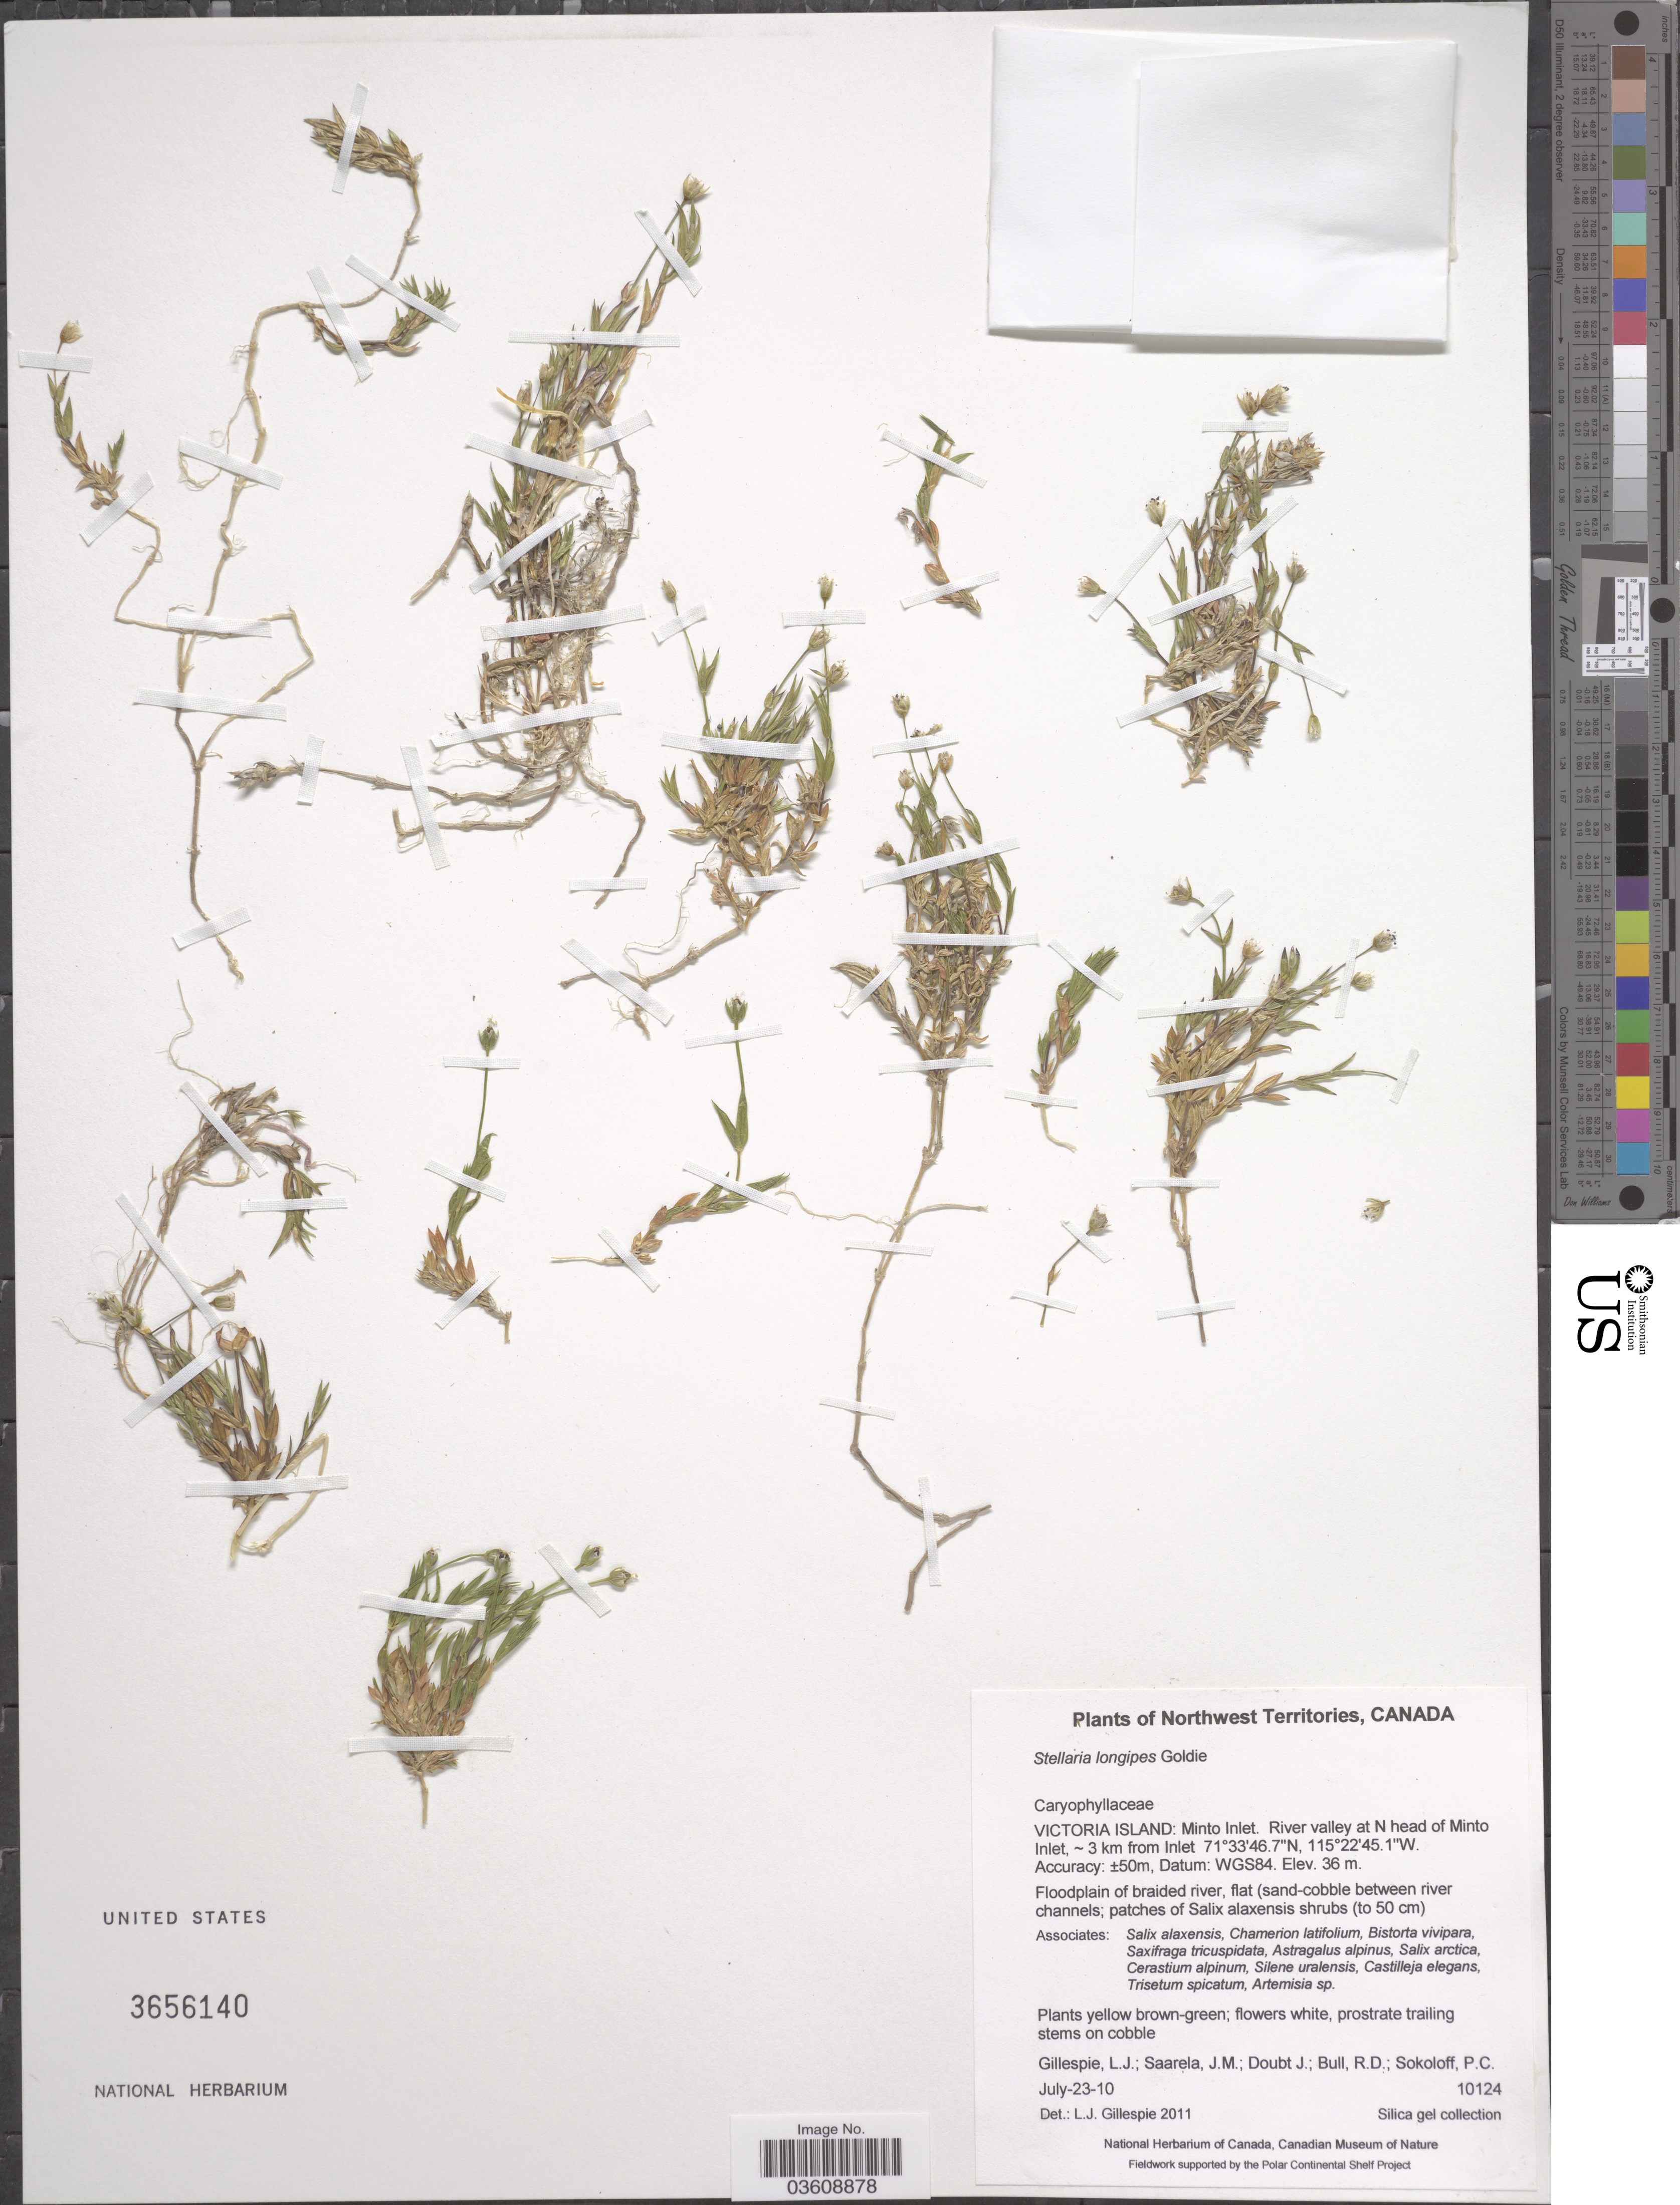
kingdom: Plantae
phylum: Tracheophyta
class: Magnoliopsida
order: Caryophyllales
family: Caryophyllaceae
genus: Stellaria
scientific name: Stellaria longipes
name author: Goldie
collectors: L. Gillespie, J. Saarela, J. Doubt, R. Bull & et al.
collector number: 10124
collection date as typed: Transcribed d/m/y: 23/7/10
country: Canada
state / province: Northwest Territories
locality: Victoria Island: Minto Inlet. River valley at N head of Minto Inlet, 3 km from Inlet.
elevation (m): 36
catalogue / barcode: US 3656140